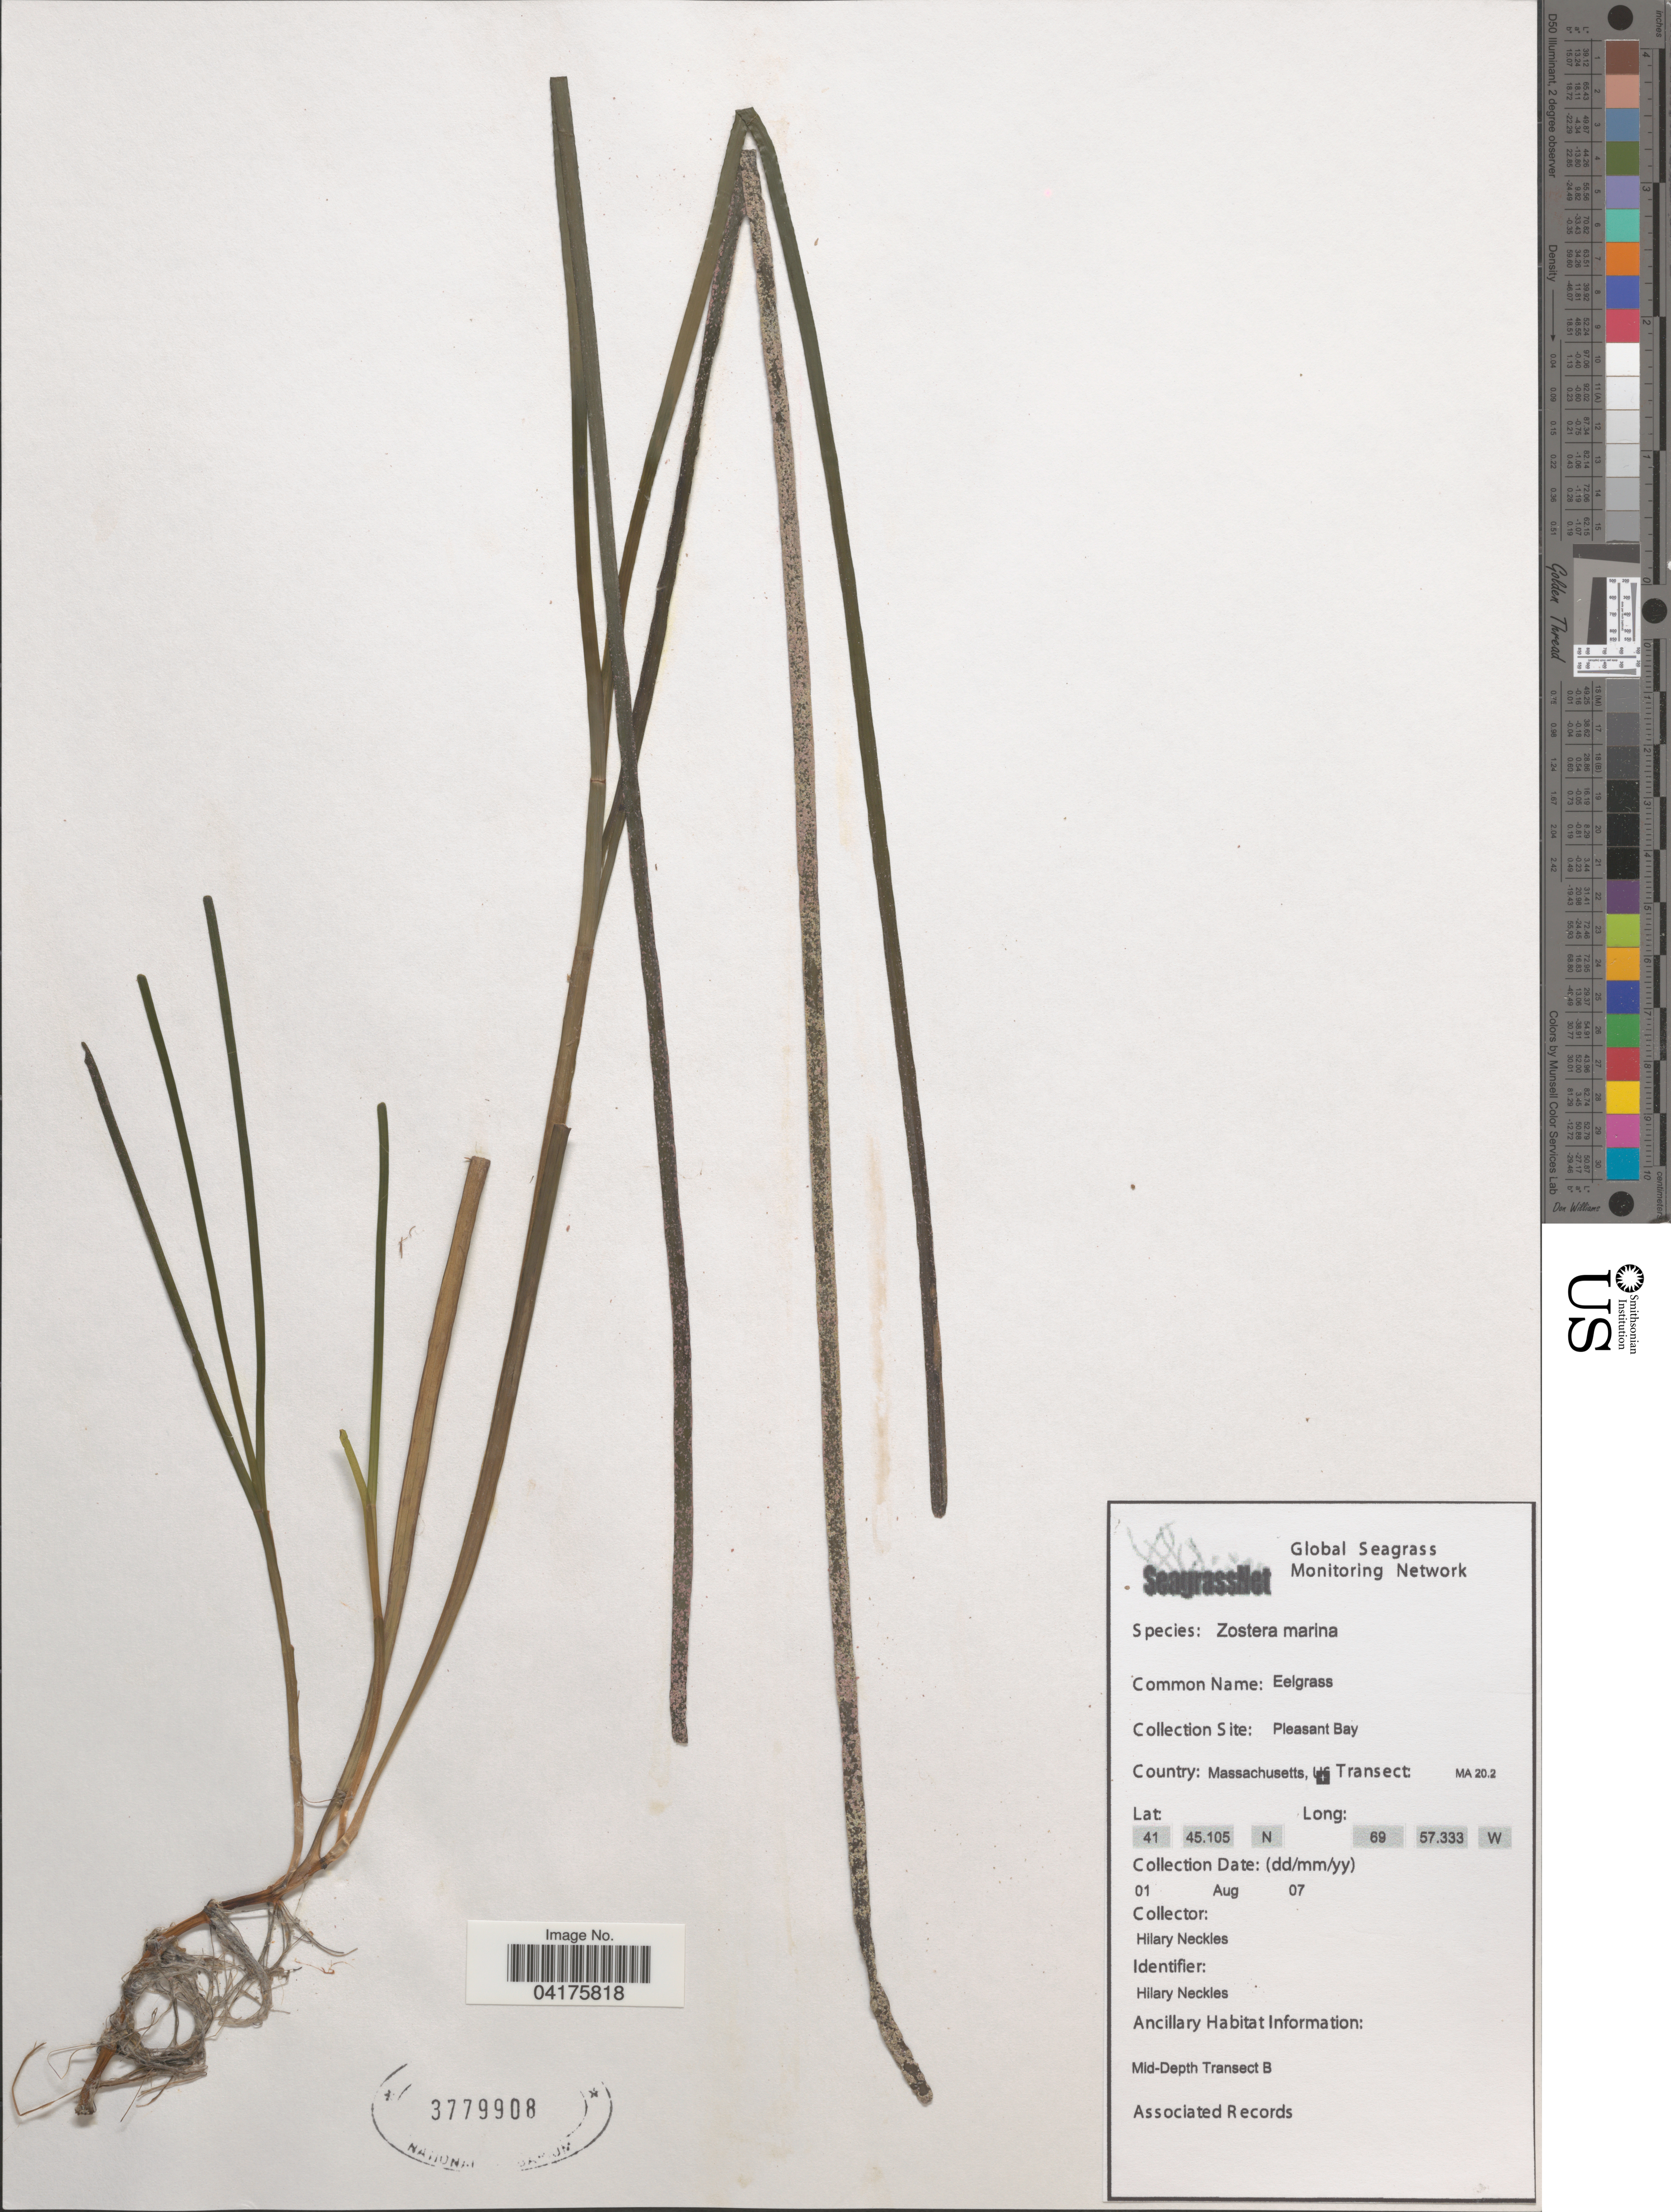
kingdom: Plantae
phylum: Tracheophyta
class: Liliopsida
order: Alismatales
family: Zosteraceae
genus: Zostera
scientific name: Zostera marina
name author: L.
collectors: H. Neckles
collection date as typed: Transcribed d/m/y: 1/8/7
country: United States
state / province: Massachusetts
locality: Pleasant Bay.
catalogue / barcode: US 3779908